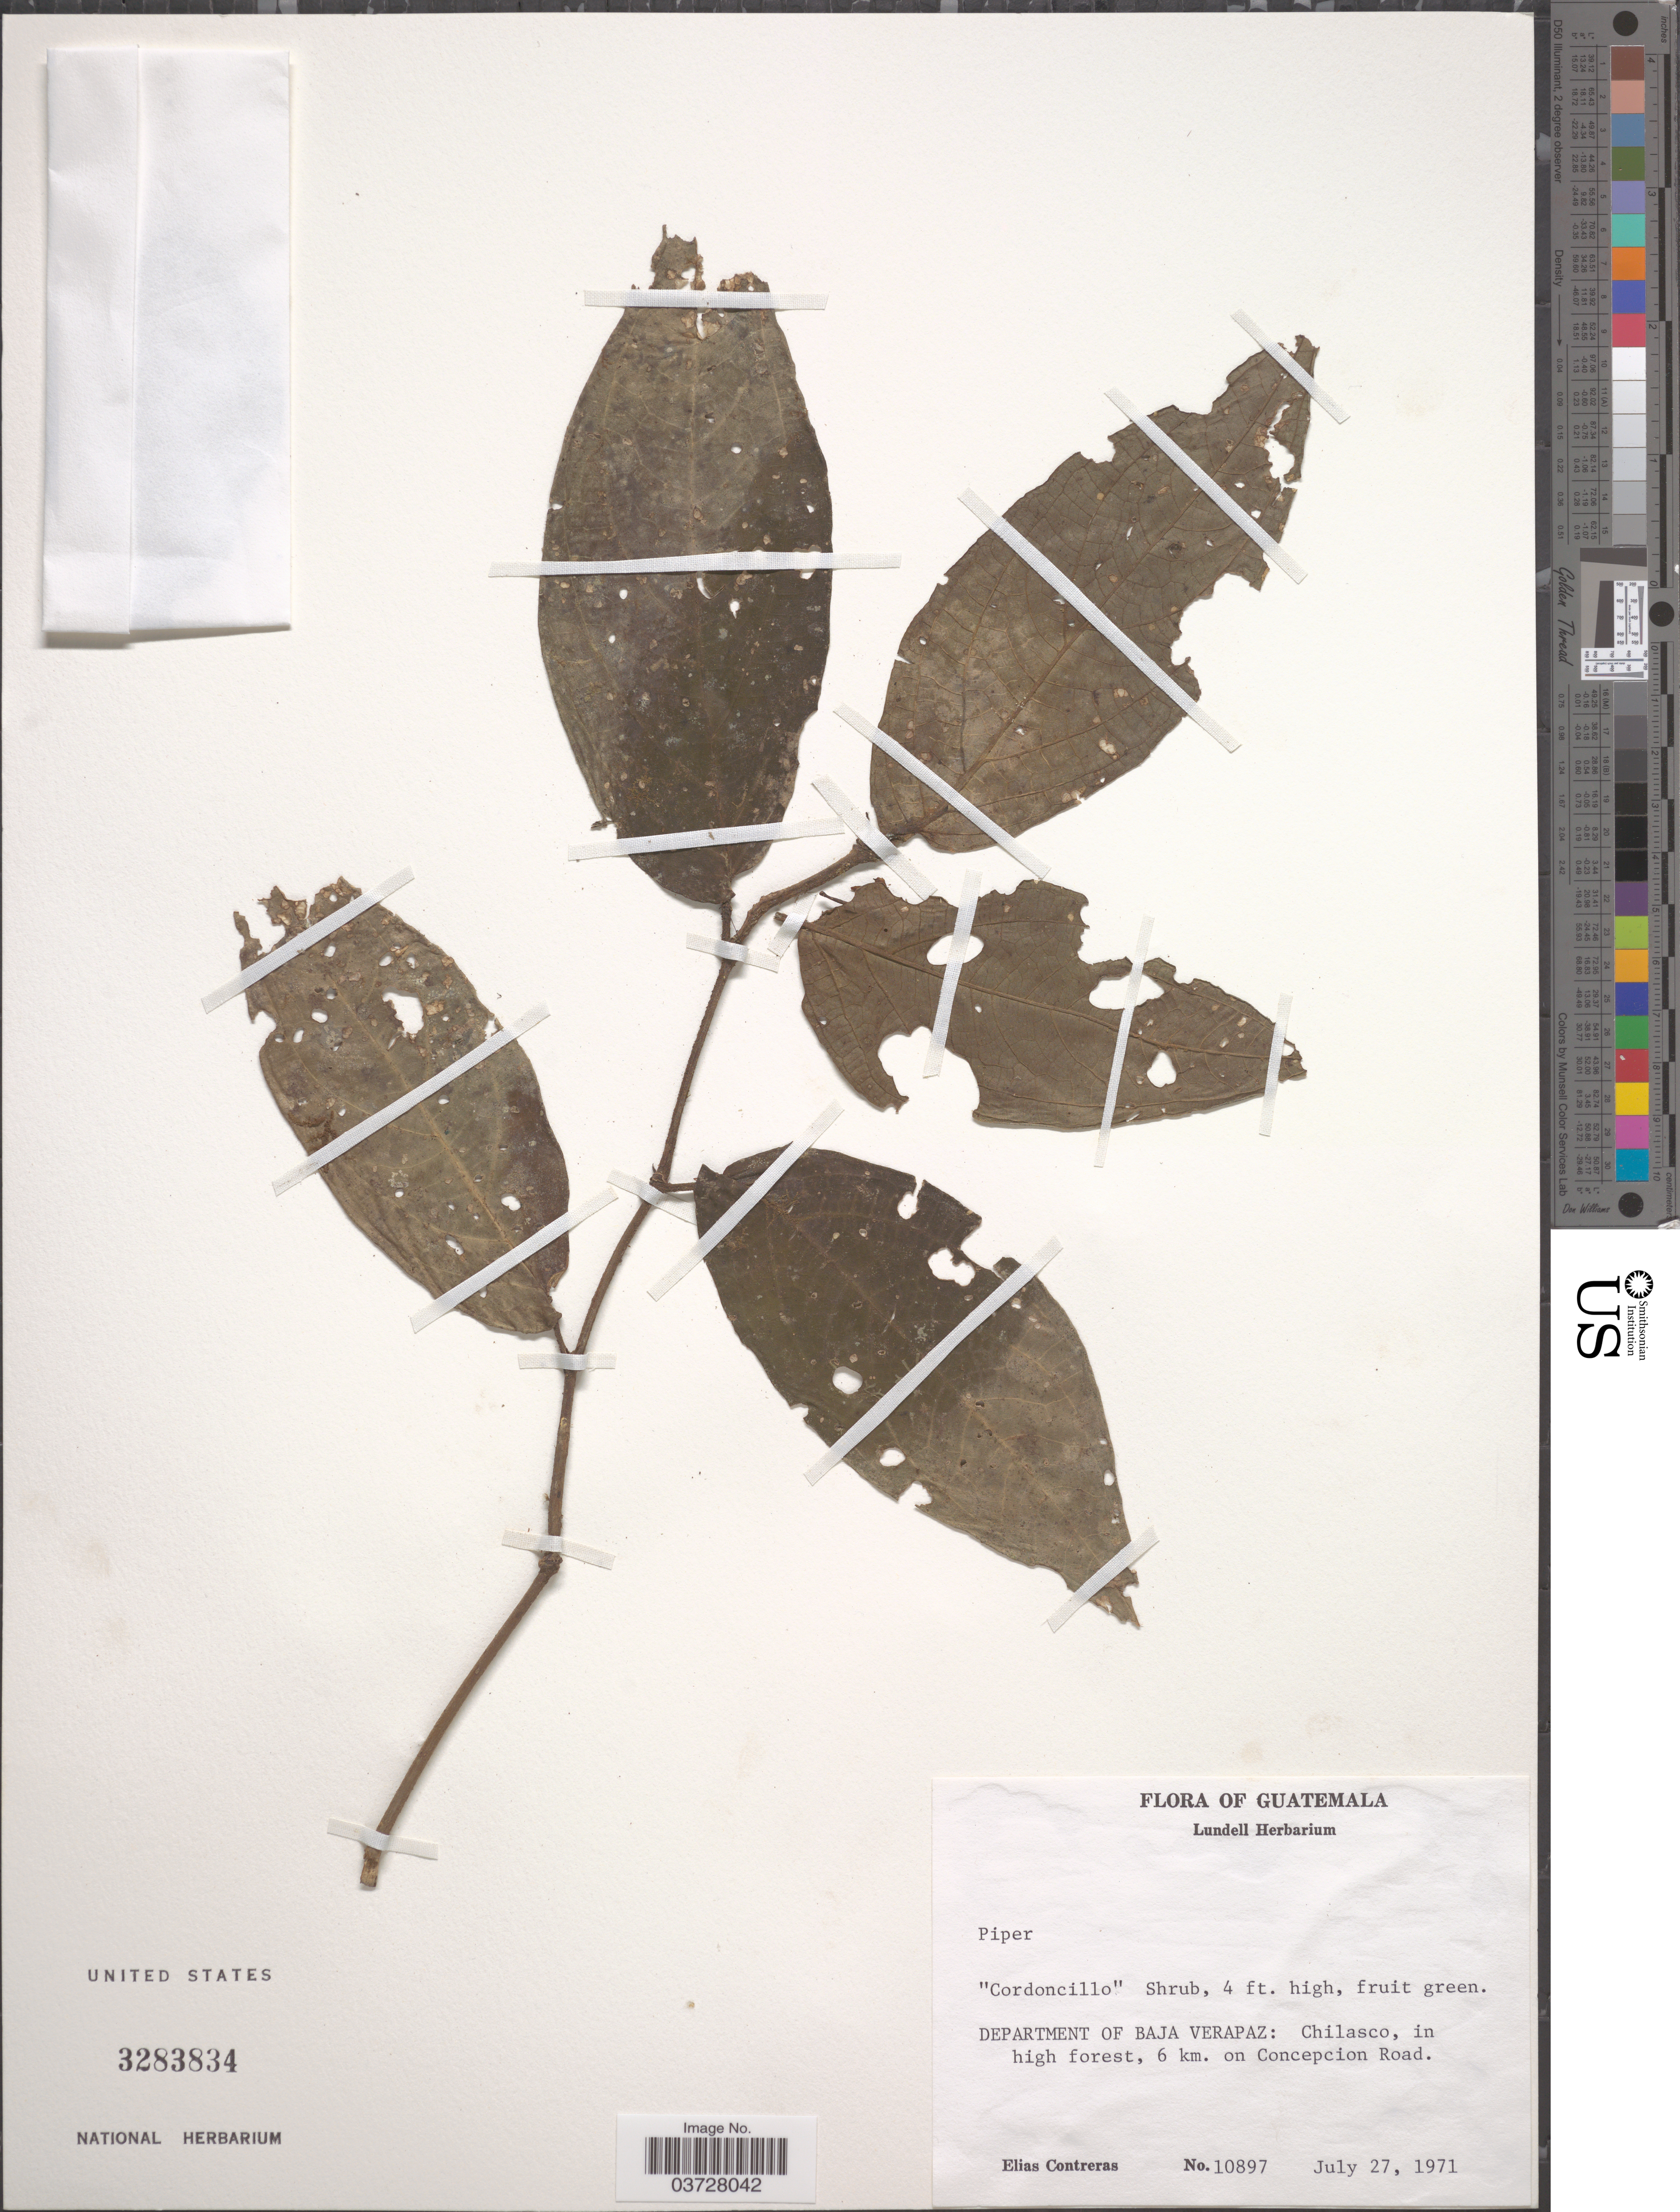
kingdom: Plantae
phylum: Tracheophyta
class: Magnoliopsida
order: Piperales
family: Piperaceae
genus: Piper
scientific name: Piper sp.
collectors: E. Contreras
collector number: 10897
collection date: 1971-07-27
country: Guatemala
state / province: Baja Verapaz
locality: Department of Baja Verapaz: Chilasco, 6 km. on Concepcion Road.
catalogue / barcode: US 3283834